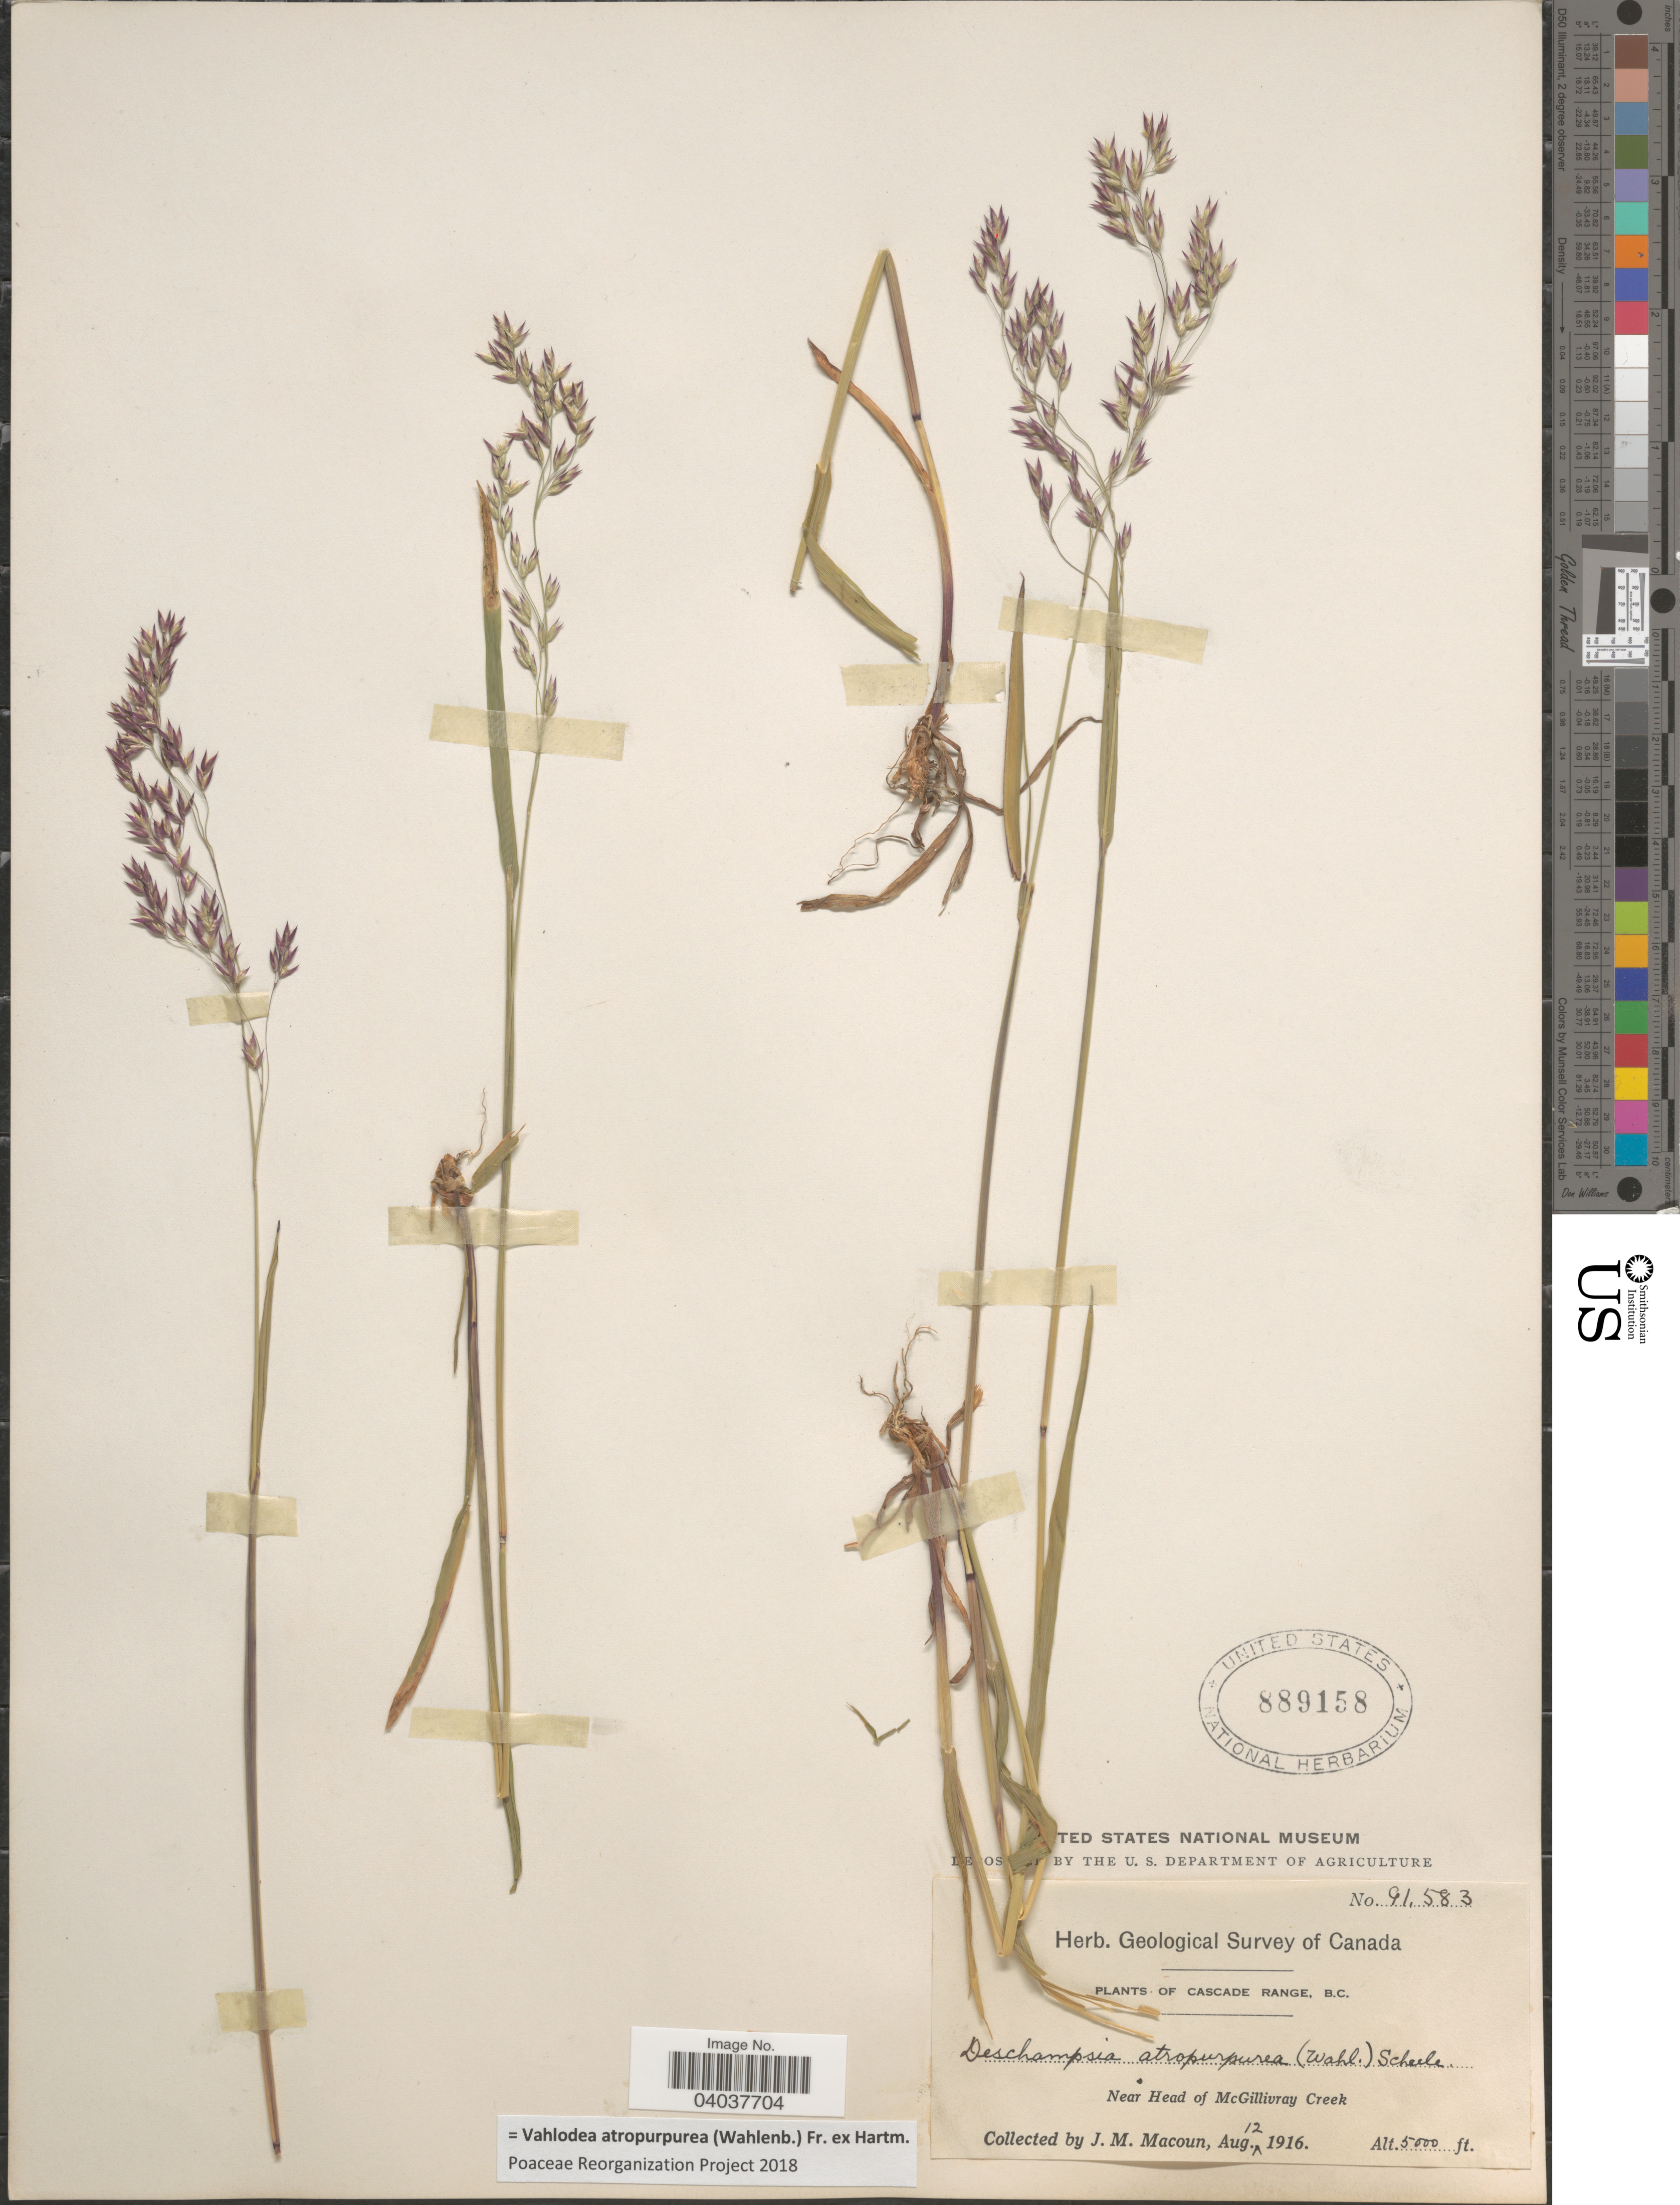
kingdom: Plantae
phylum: Tracheophyta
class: Liliopsida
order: Poales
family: Poaceae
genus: Vahlodea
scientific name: Vahlodea atropurpurea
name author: (Wahlenb.) Fr. ex Hartm.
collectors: J. M. Macoun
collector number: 91583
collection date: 1916-08-12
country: Canada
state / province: British Columbia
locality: Cascade Range. Near Head of McGillivray Creek.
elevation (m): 1524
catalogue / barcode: US 889158